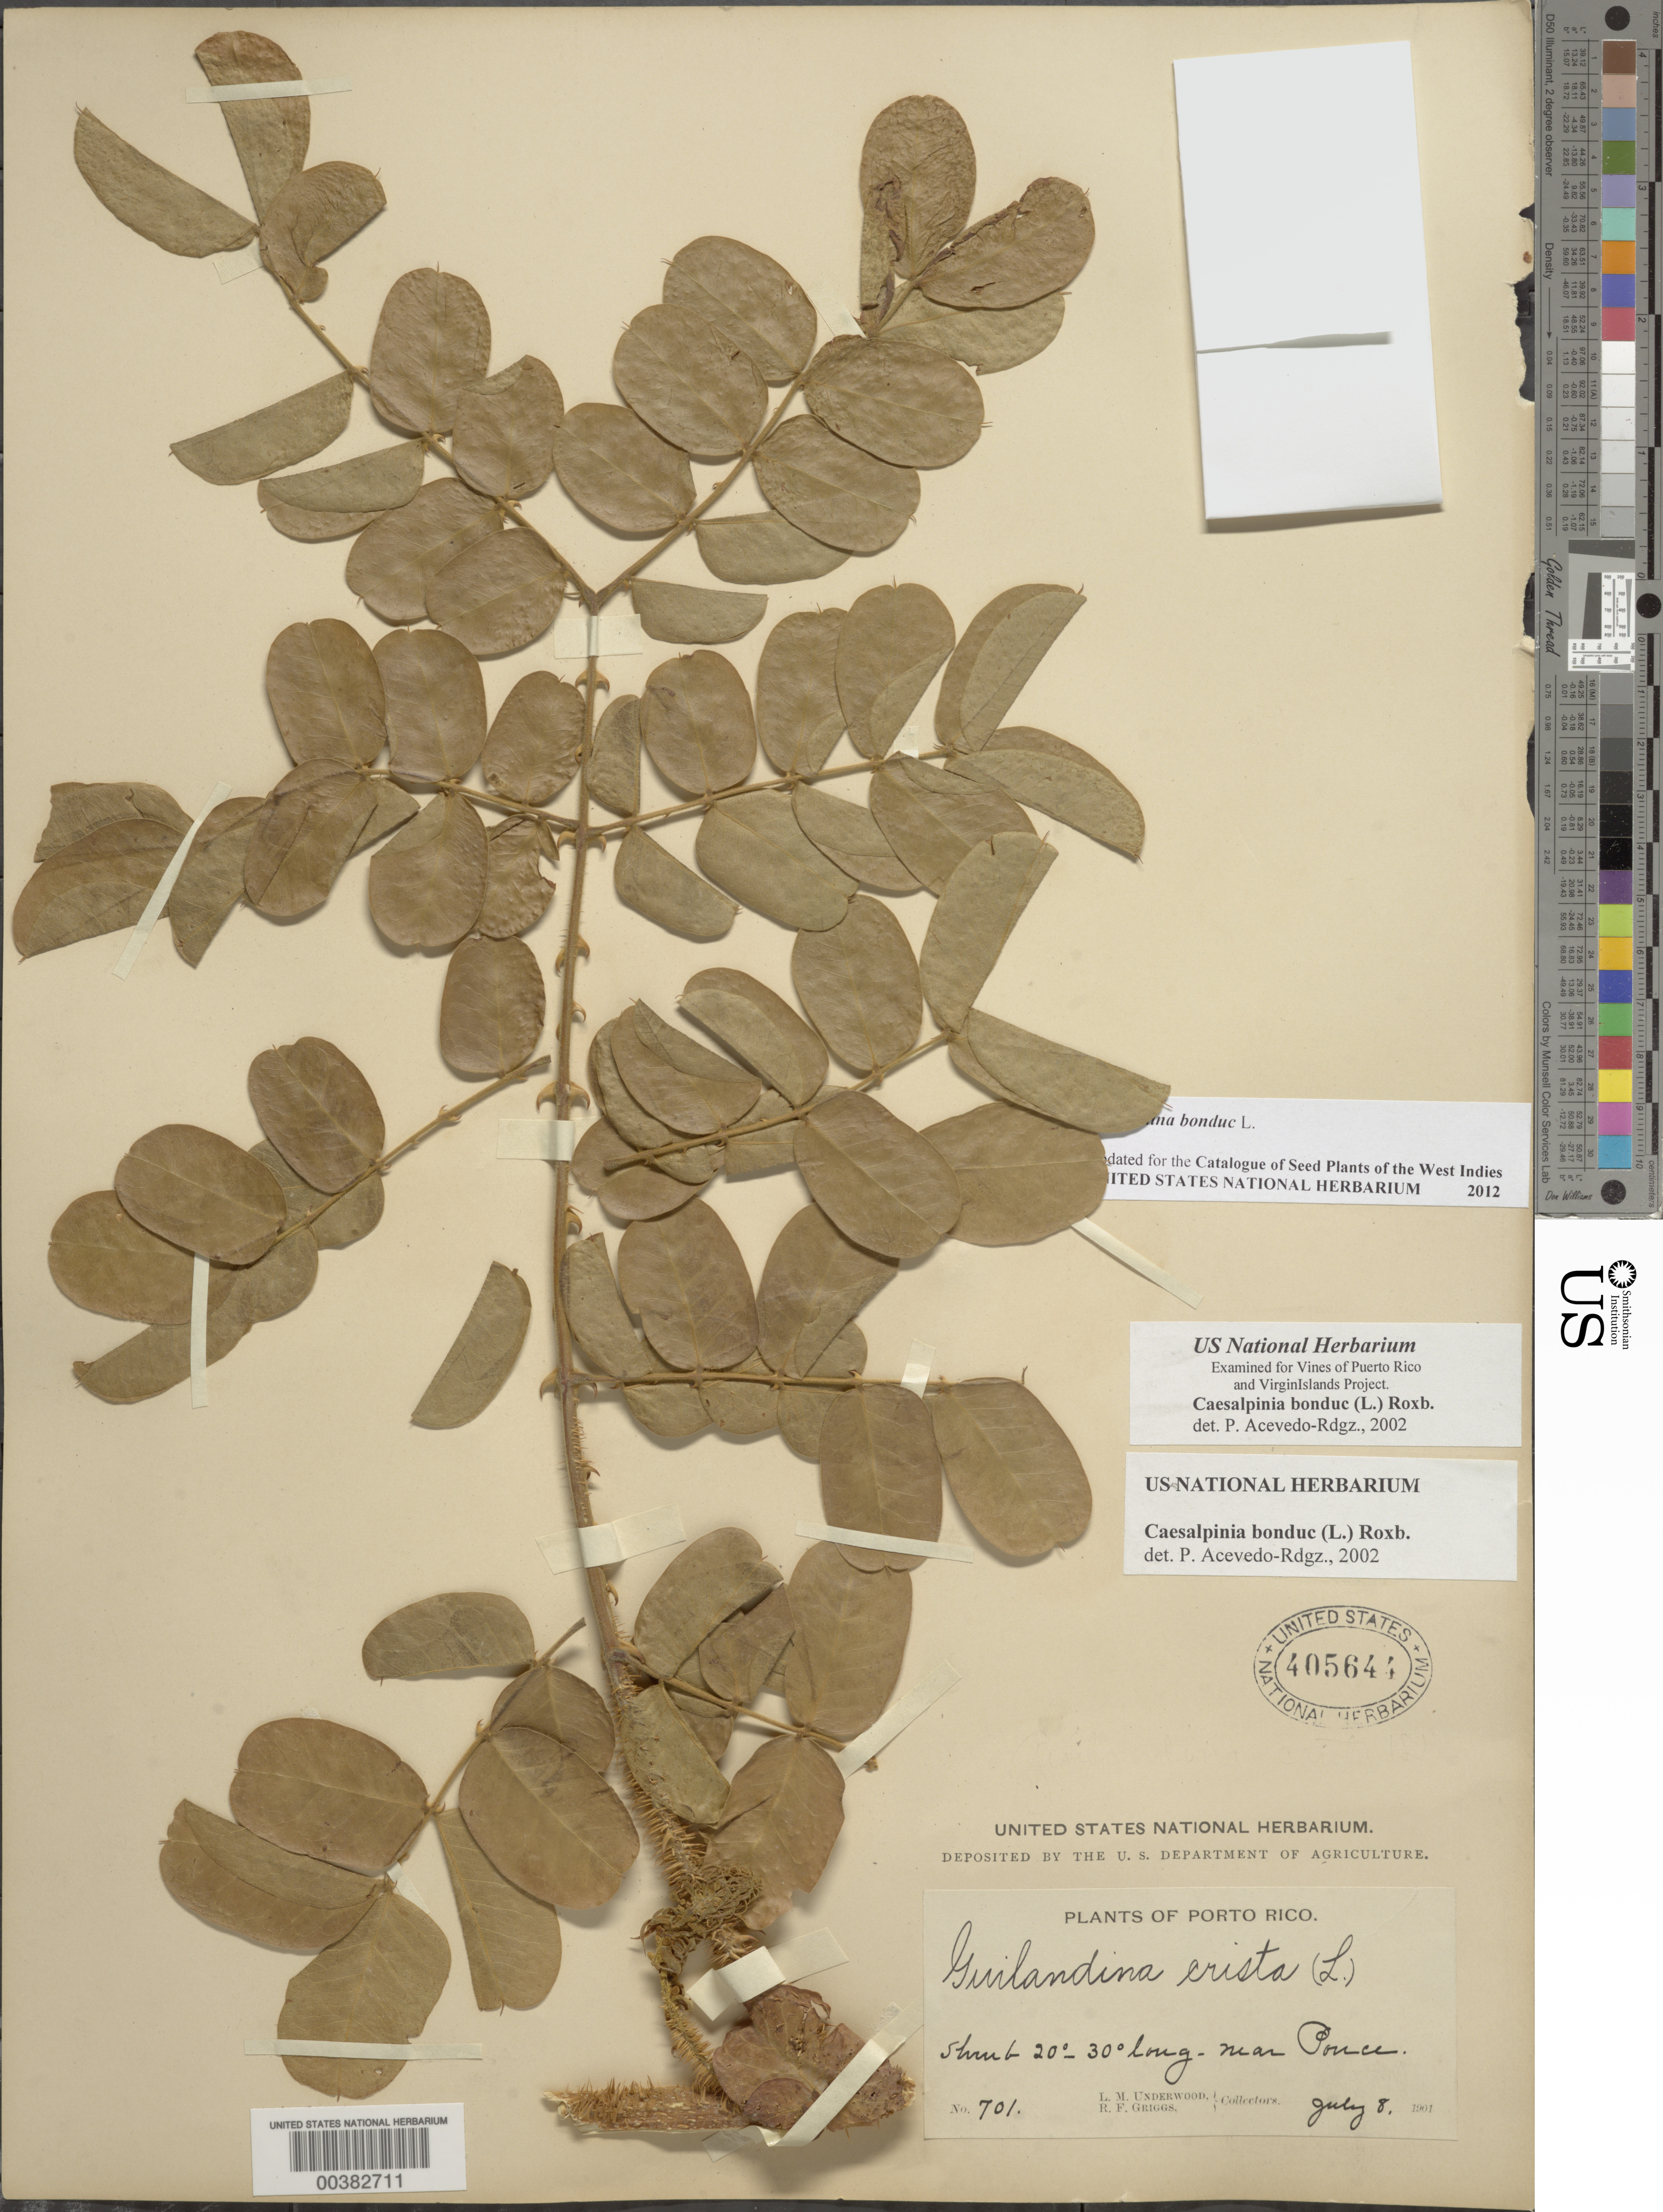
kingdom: Plantae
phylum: Tracheophyta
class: Magnoliopsida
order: Fabales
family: Fabaceae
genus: Guilandina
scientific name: Guilandina bonduc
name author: L.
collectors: L. M. Underwood & R. F. Griggs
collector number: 701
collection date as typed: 08 Jul 1901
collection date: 1901-07-08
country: Puerto Rico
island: Greater Antilles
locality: Near Ponce.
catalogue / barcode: US 405641